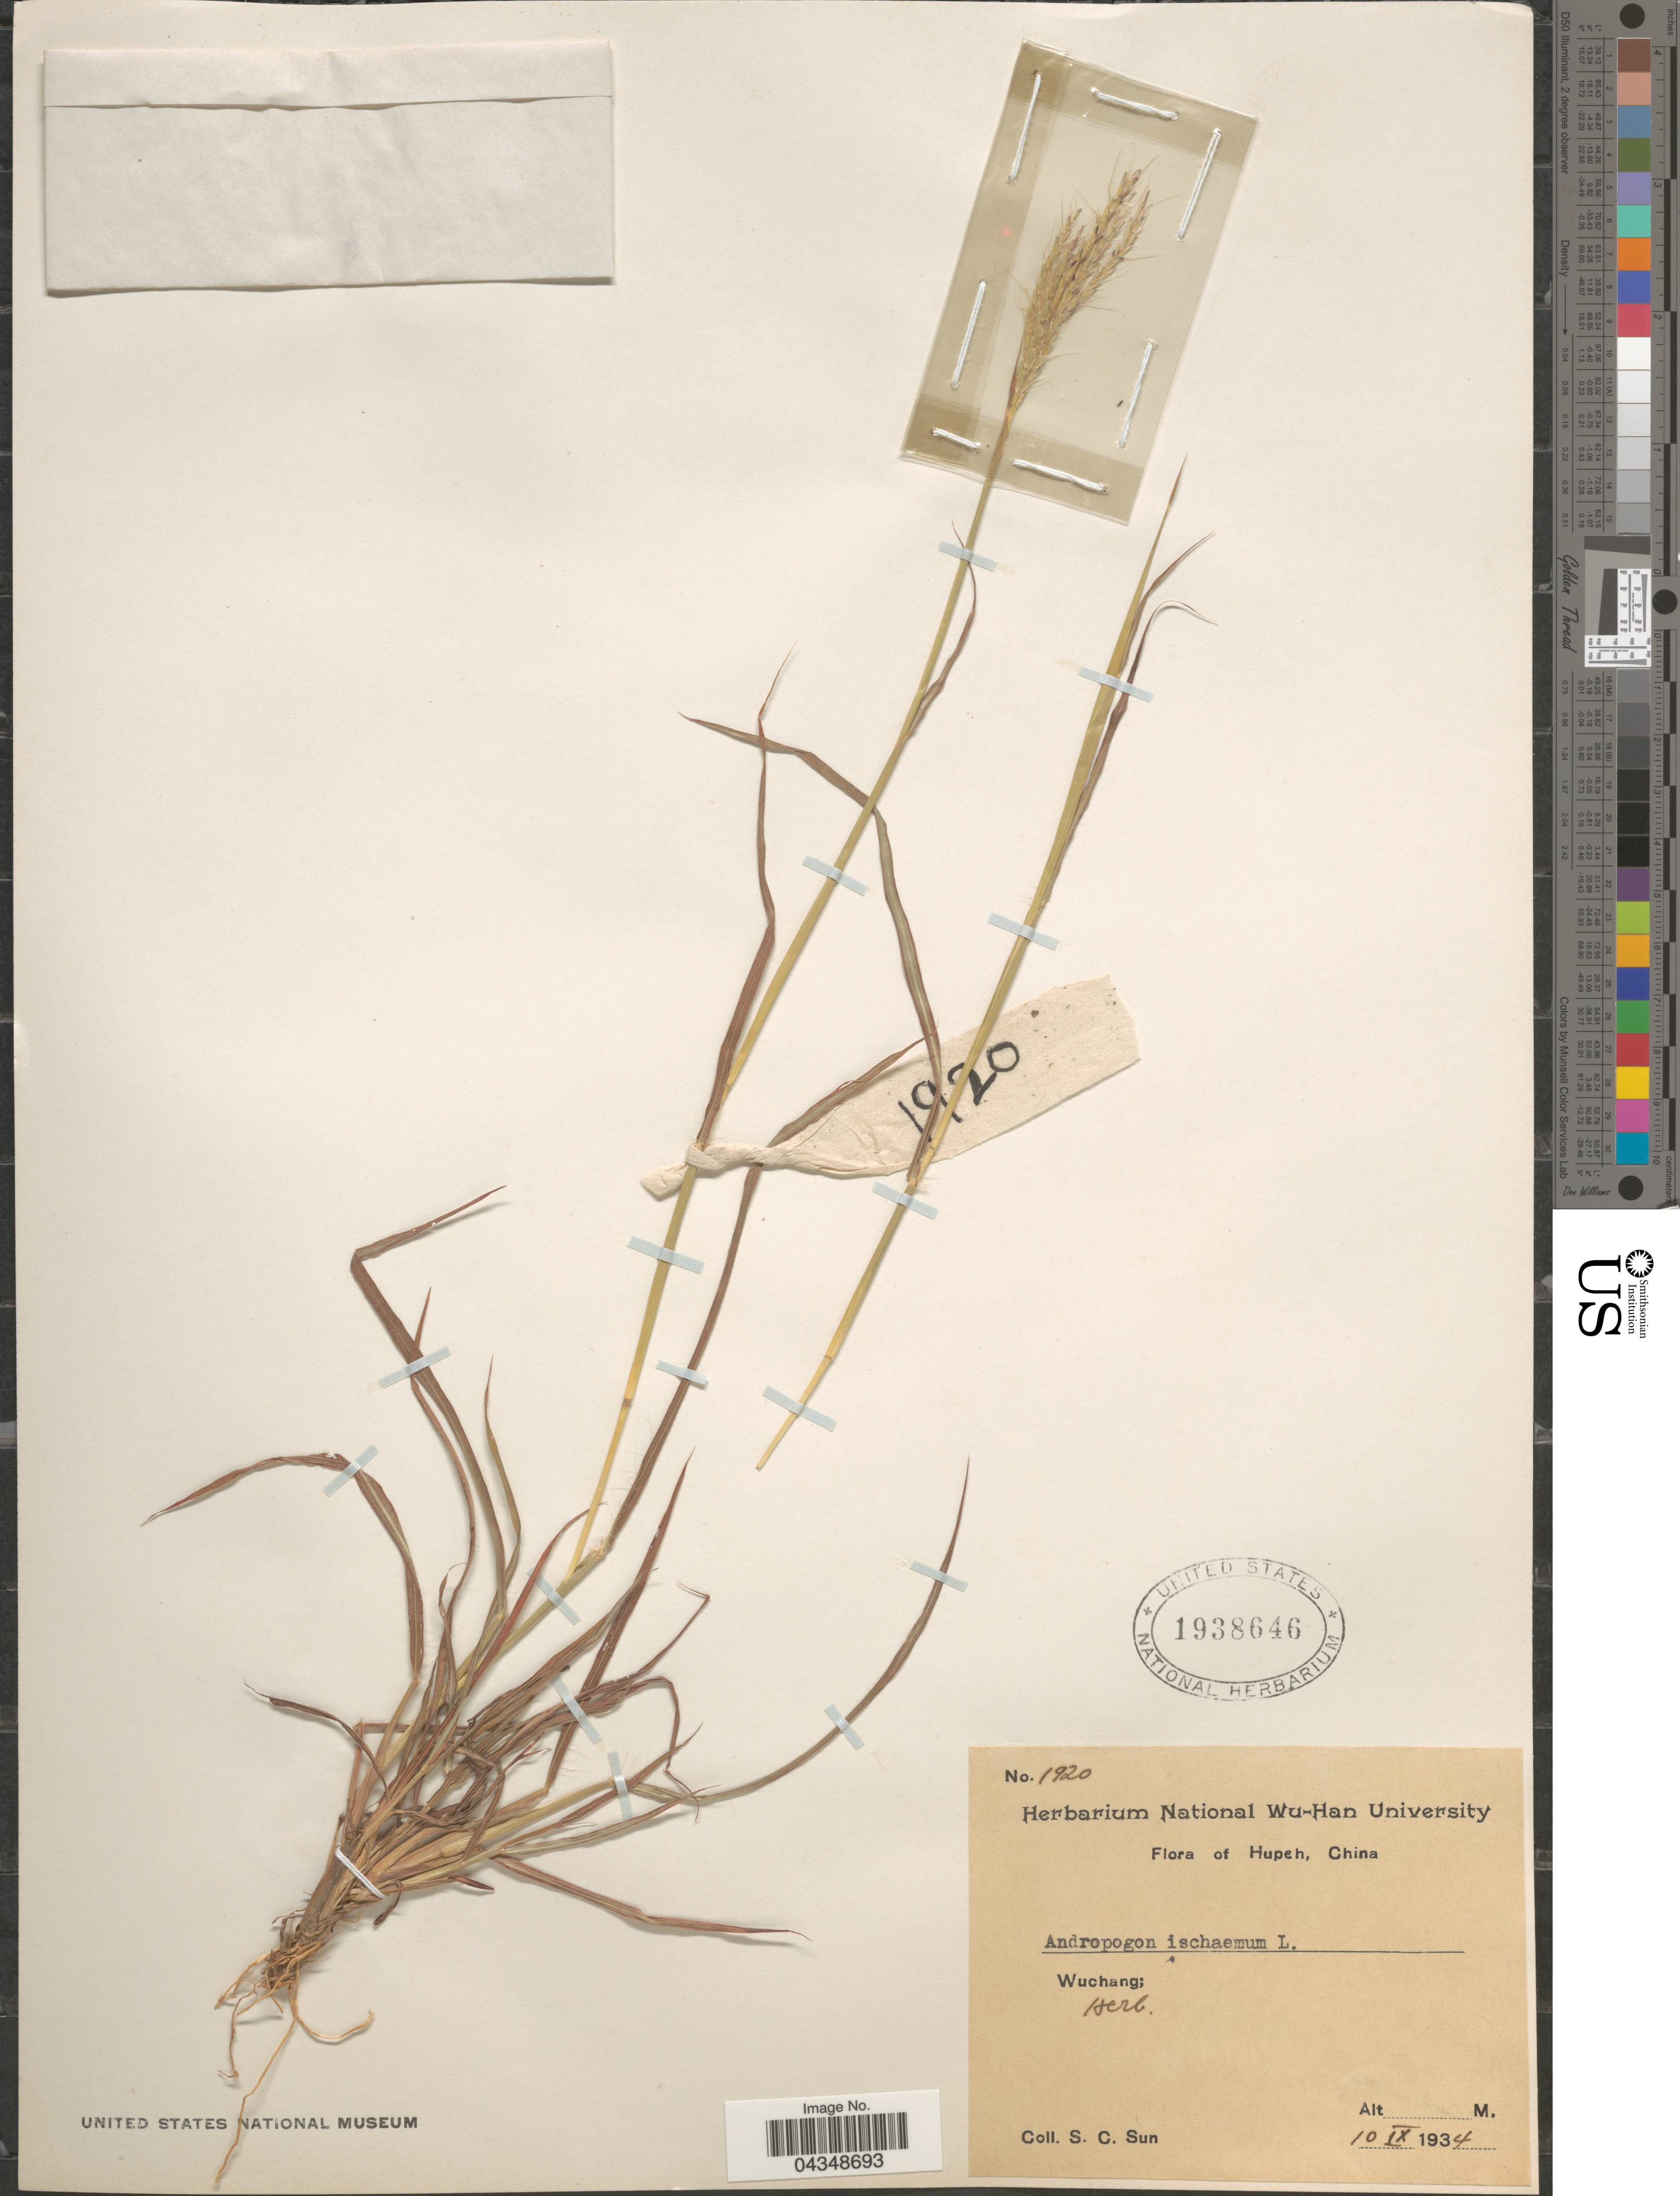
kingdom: Plantae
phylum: Tracheophyta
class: Liliopsida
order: Poales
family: Poaceae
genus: Bothriochloa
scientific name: Bothriochloa ischaemum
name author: (L.) Keng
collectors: S. C. Sun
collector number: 1920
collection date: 1934-09-10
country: China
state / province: Hubei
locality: Hupeh. Wuchang.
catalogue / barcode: US 1938646